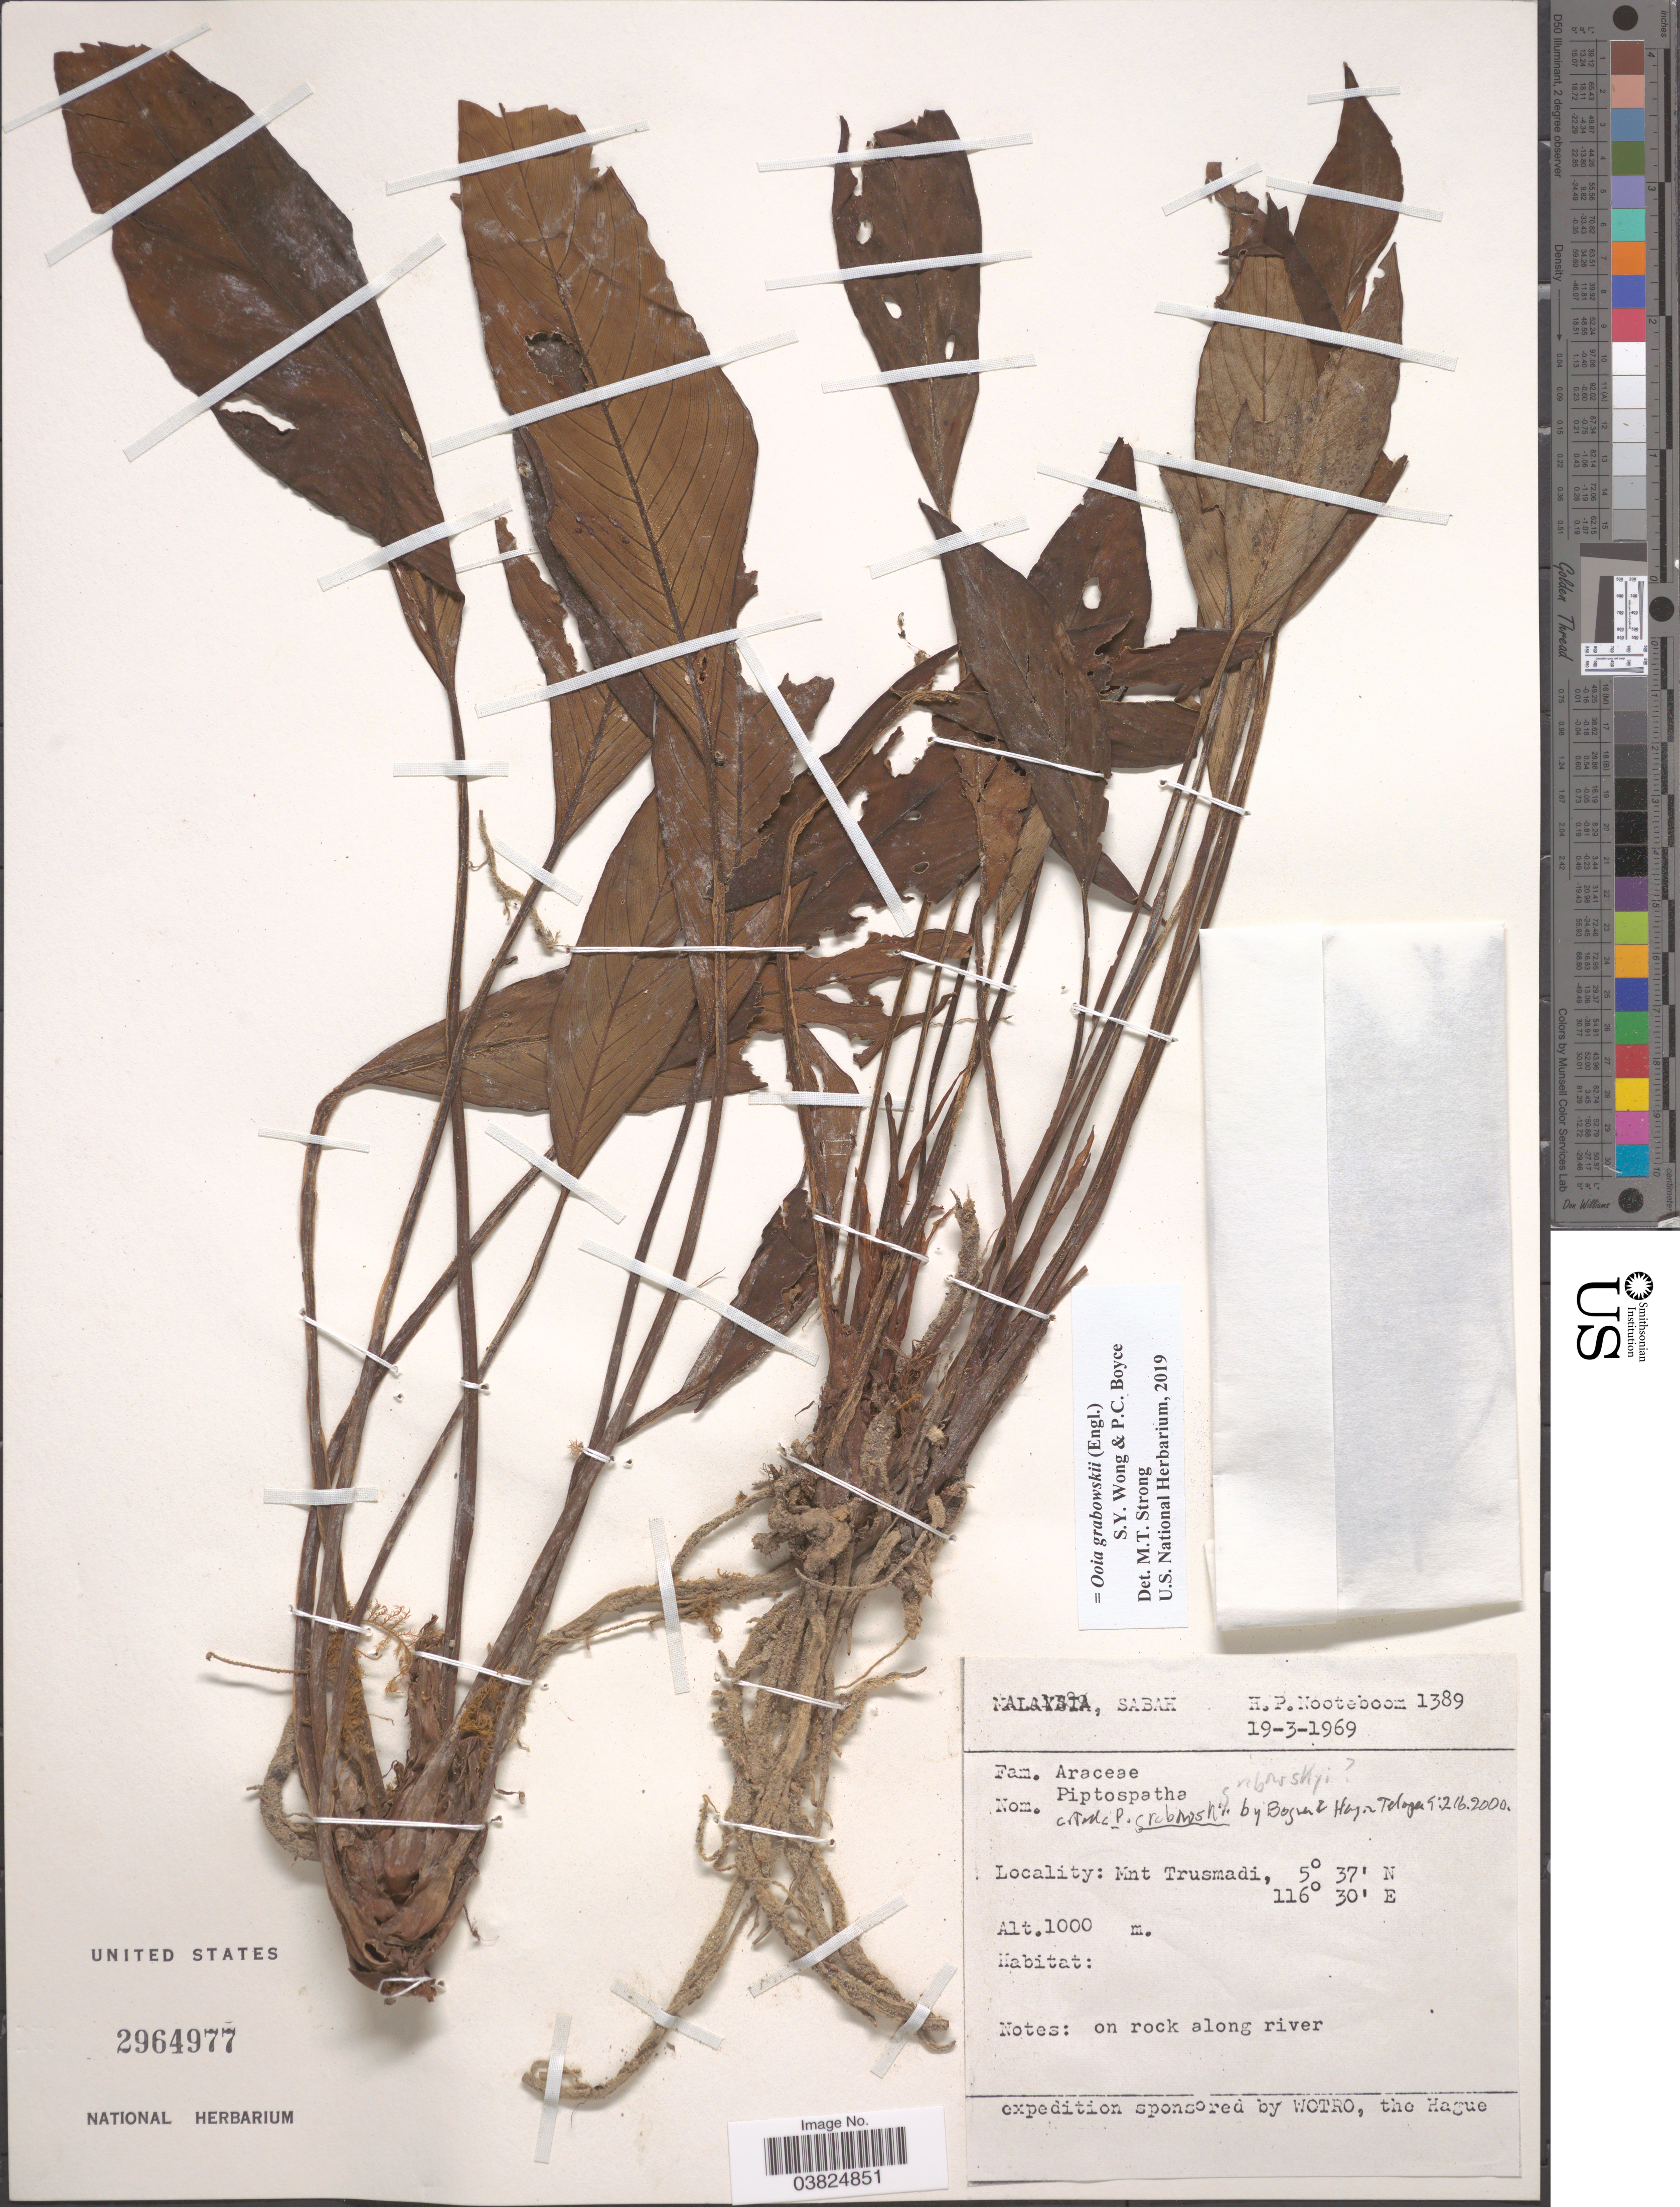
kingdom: Plantae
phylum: Tracheophyta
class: Liliopsida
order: Alismatales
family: Araceae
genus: Ooia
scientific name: Ooia grabowskii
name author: (Engl.) S.Y. Wong & P.C. Boyce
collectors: H. P. Nooteboom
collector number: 1389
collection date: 1969-03-19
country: Malaysia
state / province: Sabah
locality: Mnt Trusmadi.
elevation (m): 1000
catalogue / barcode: US 2964977